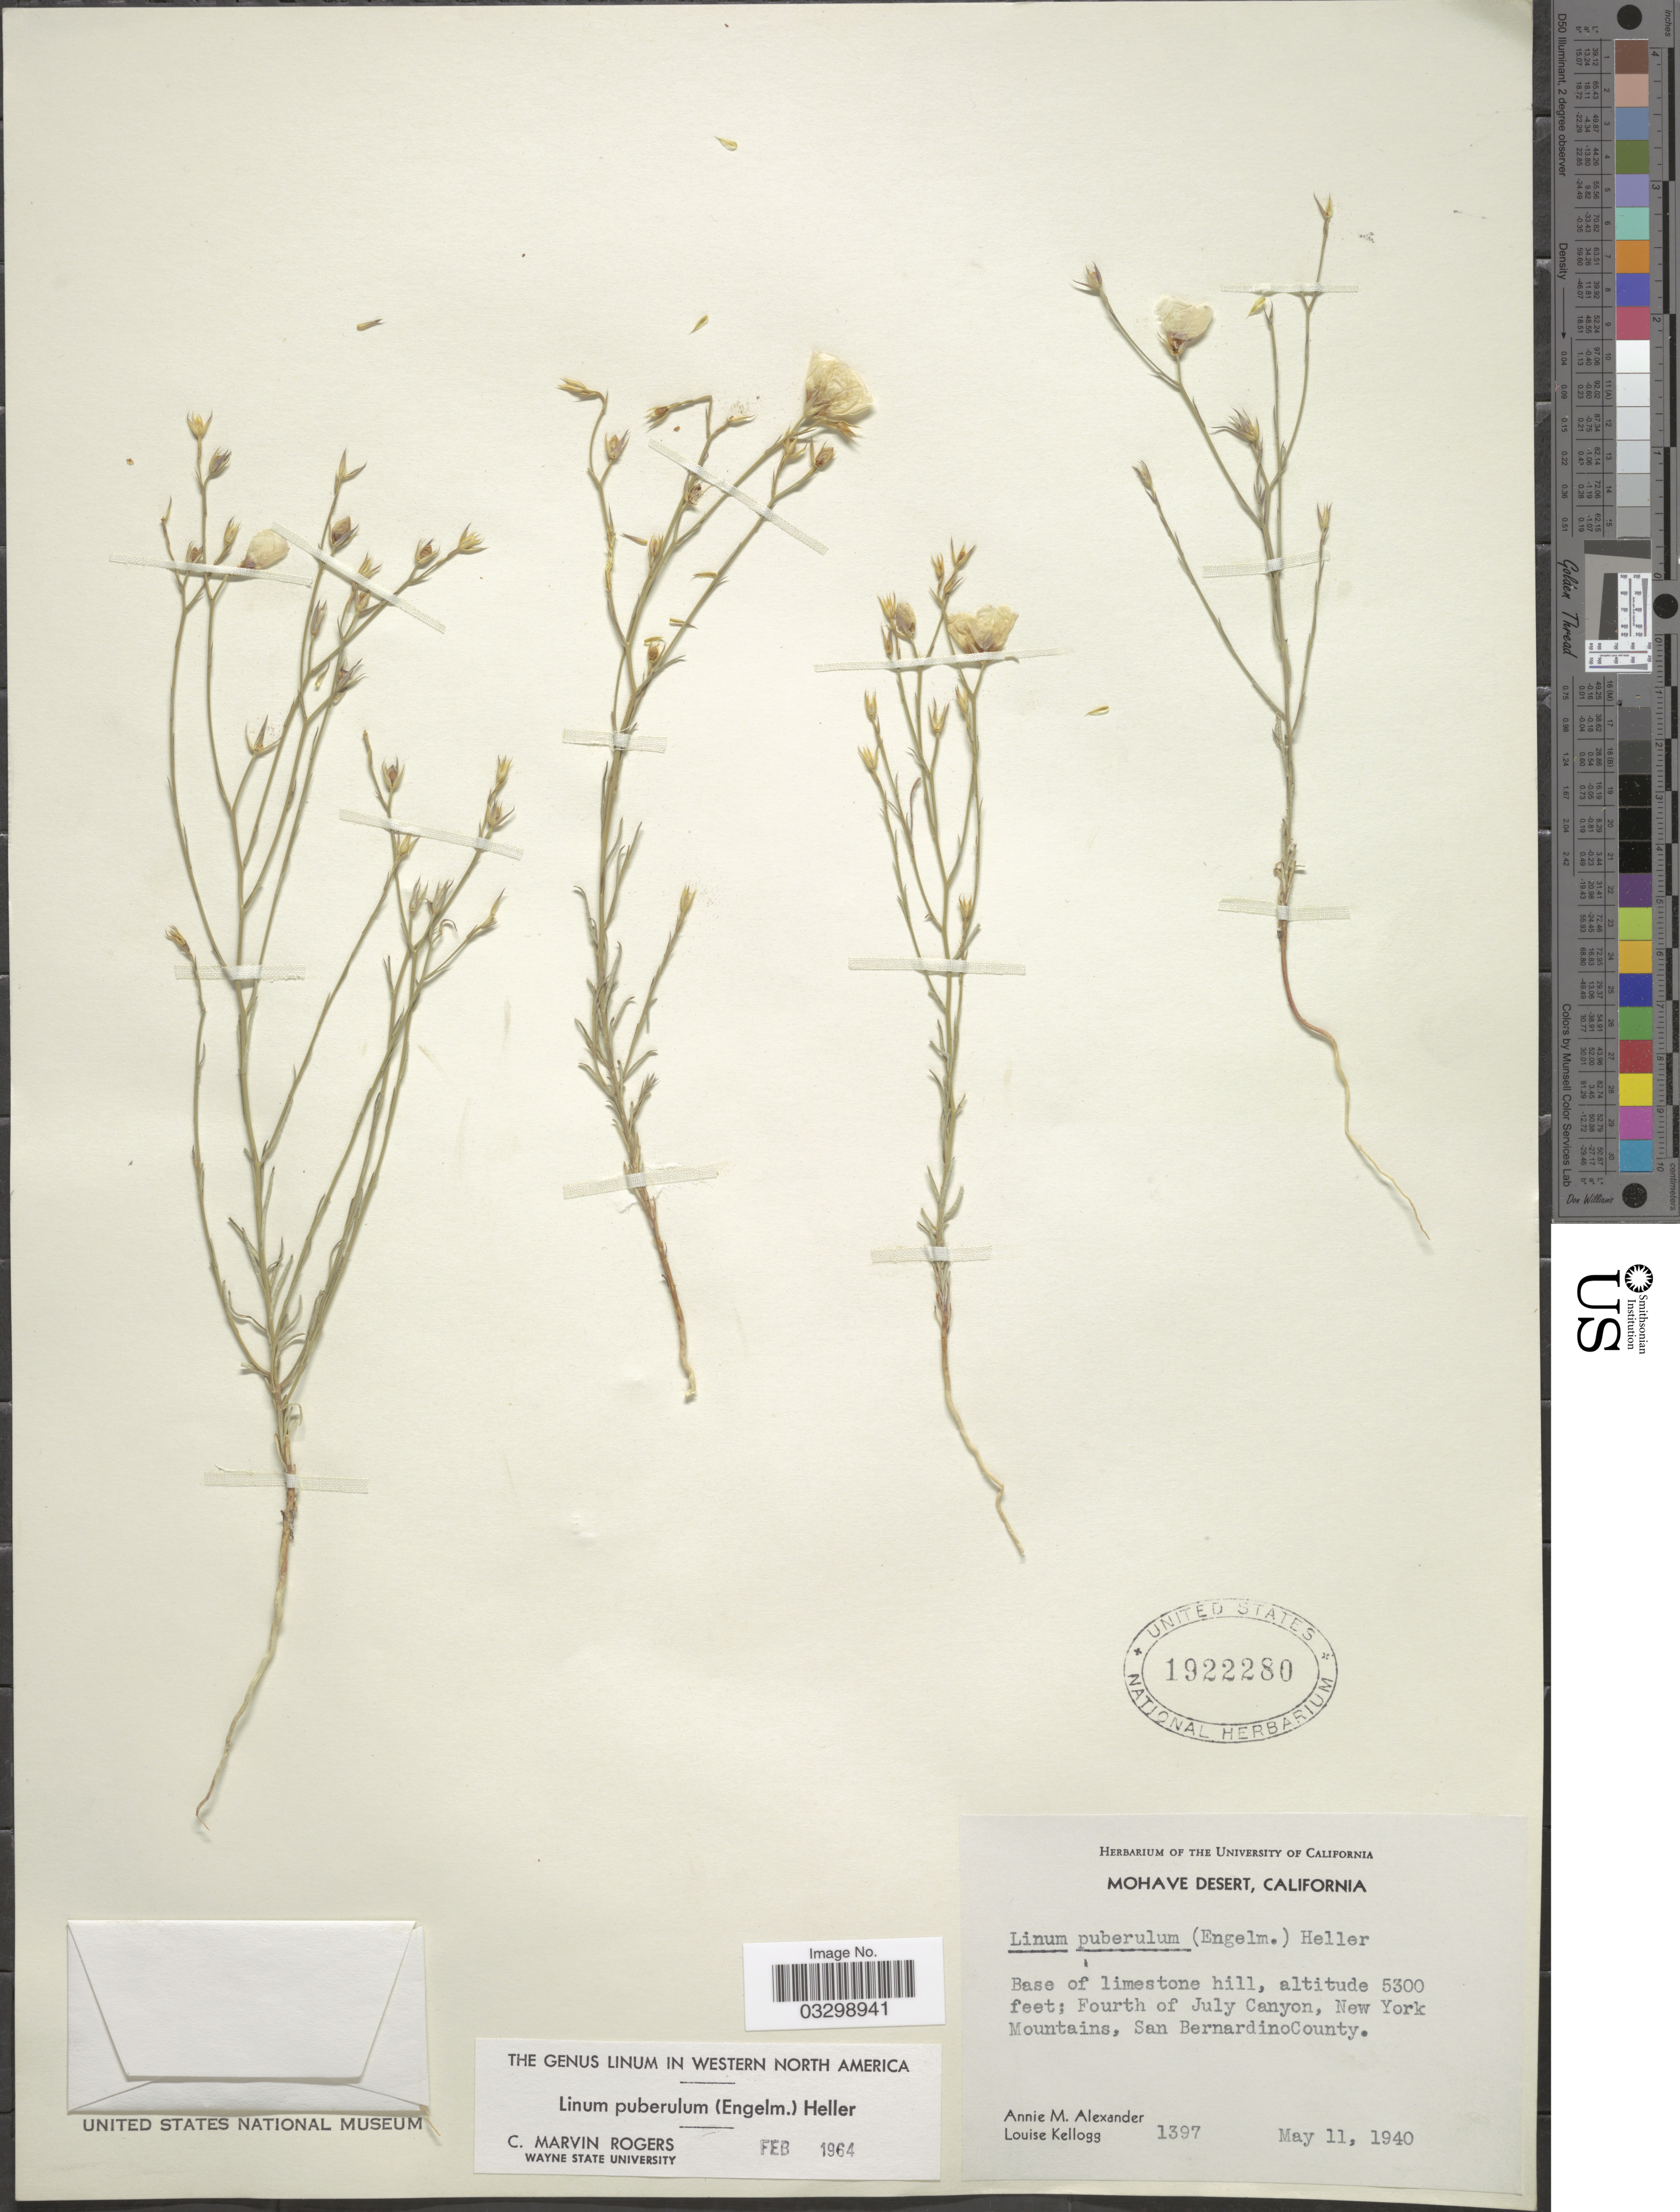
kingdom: Plantae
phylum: Tracheophyta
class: Magnoliopsida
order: Malpighiales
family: Linaceae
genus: Linum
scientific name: Linum puberulum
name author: (Engelm.) A. Heller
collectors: A. M. Alexander & L. Kellogg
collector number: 1397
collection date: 1940-05-11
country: United States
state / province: California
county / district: San Bernardino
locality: Mohave Desert, Base of limestone hill, Fourth of July Canyon, New York Mountains, San Bernardino County.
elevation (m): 1615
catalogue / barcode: US 1922280